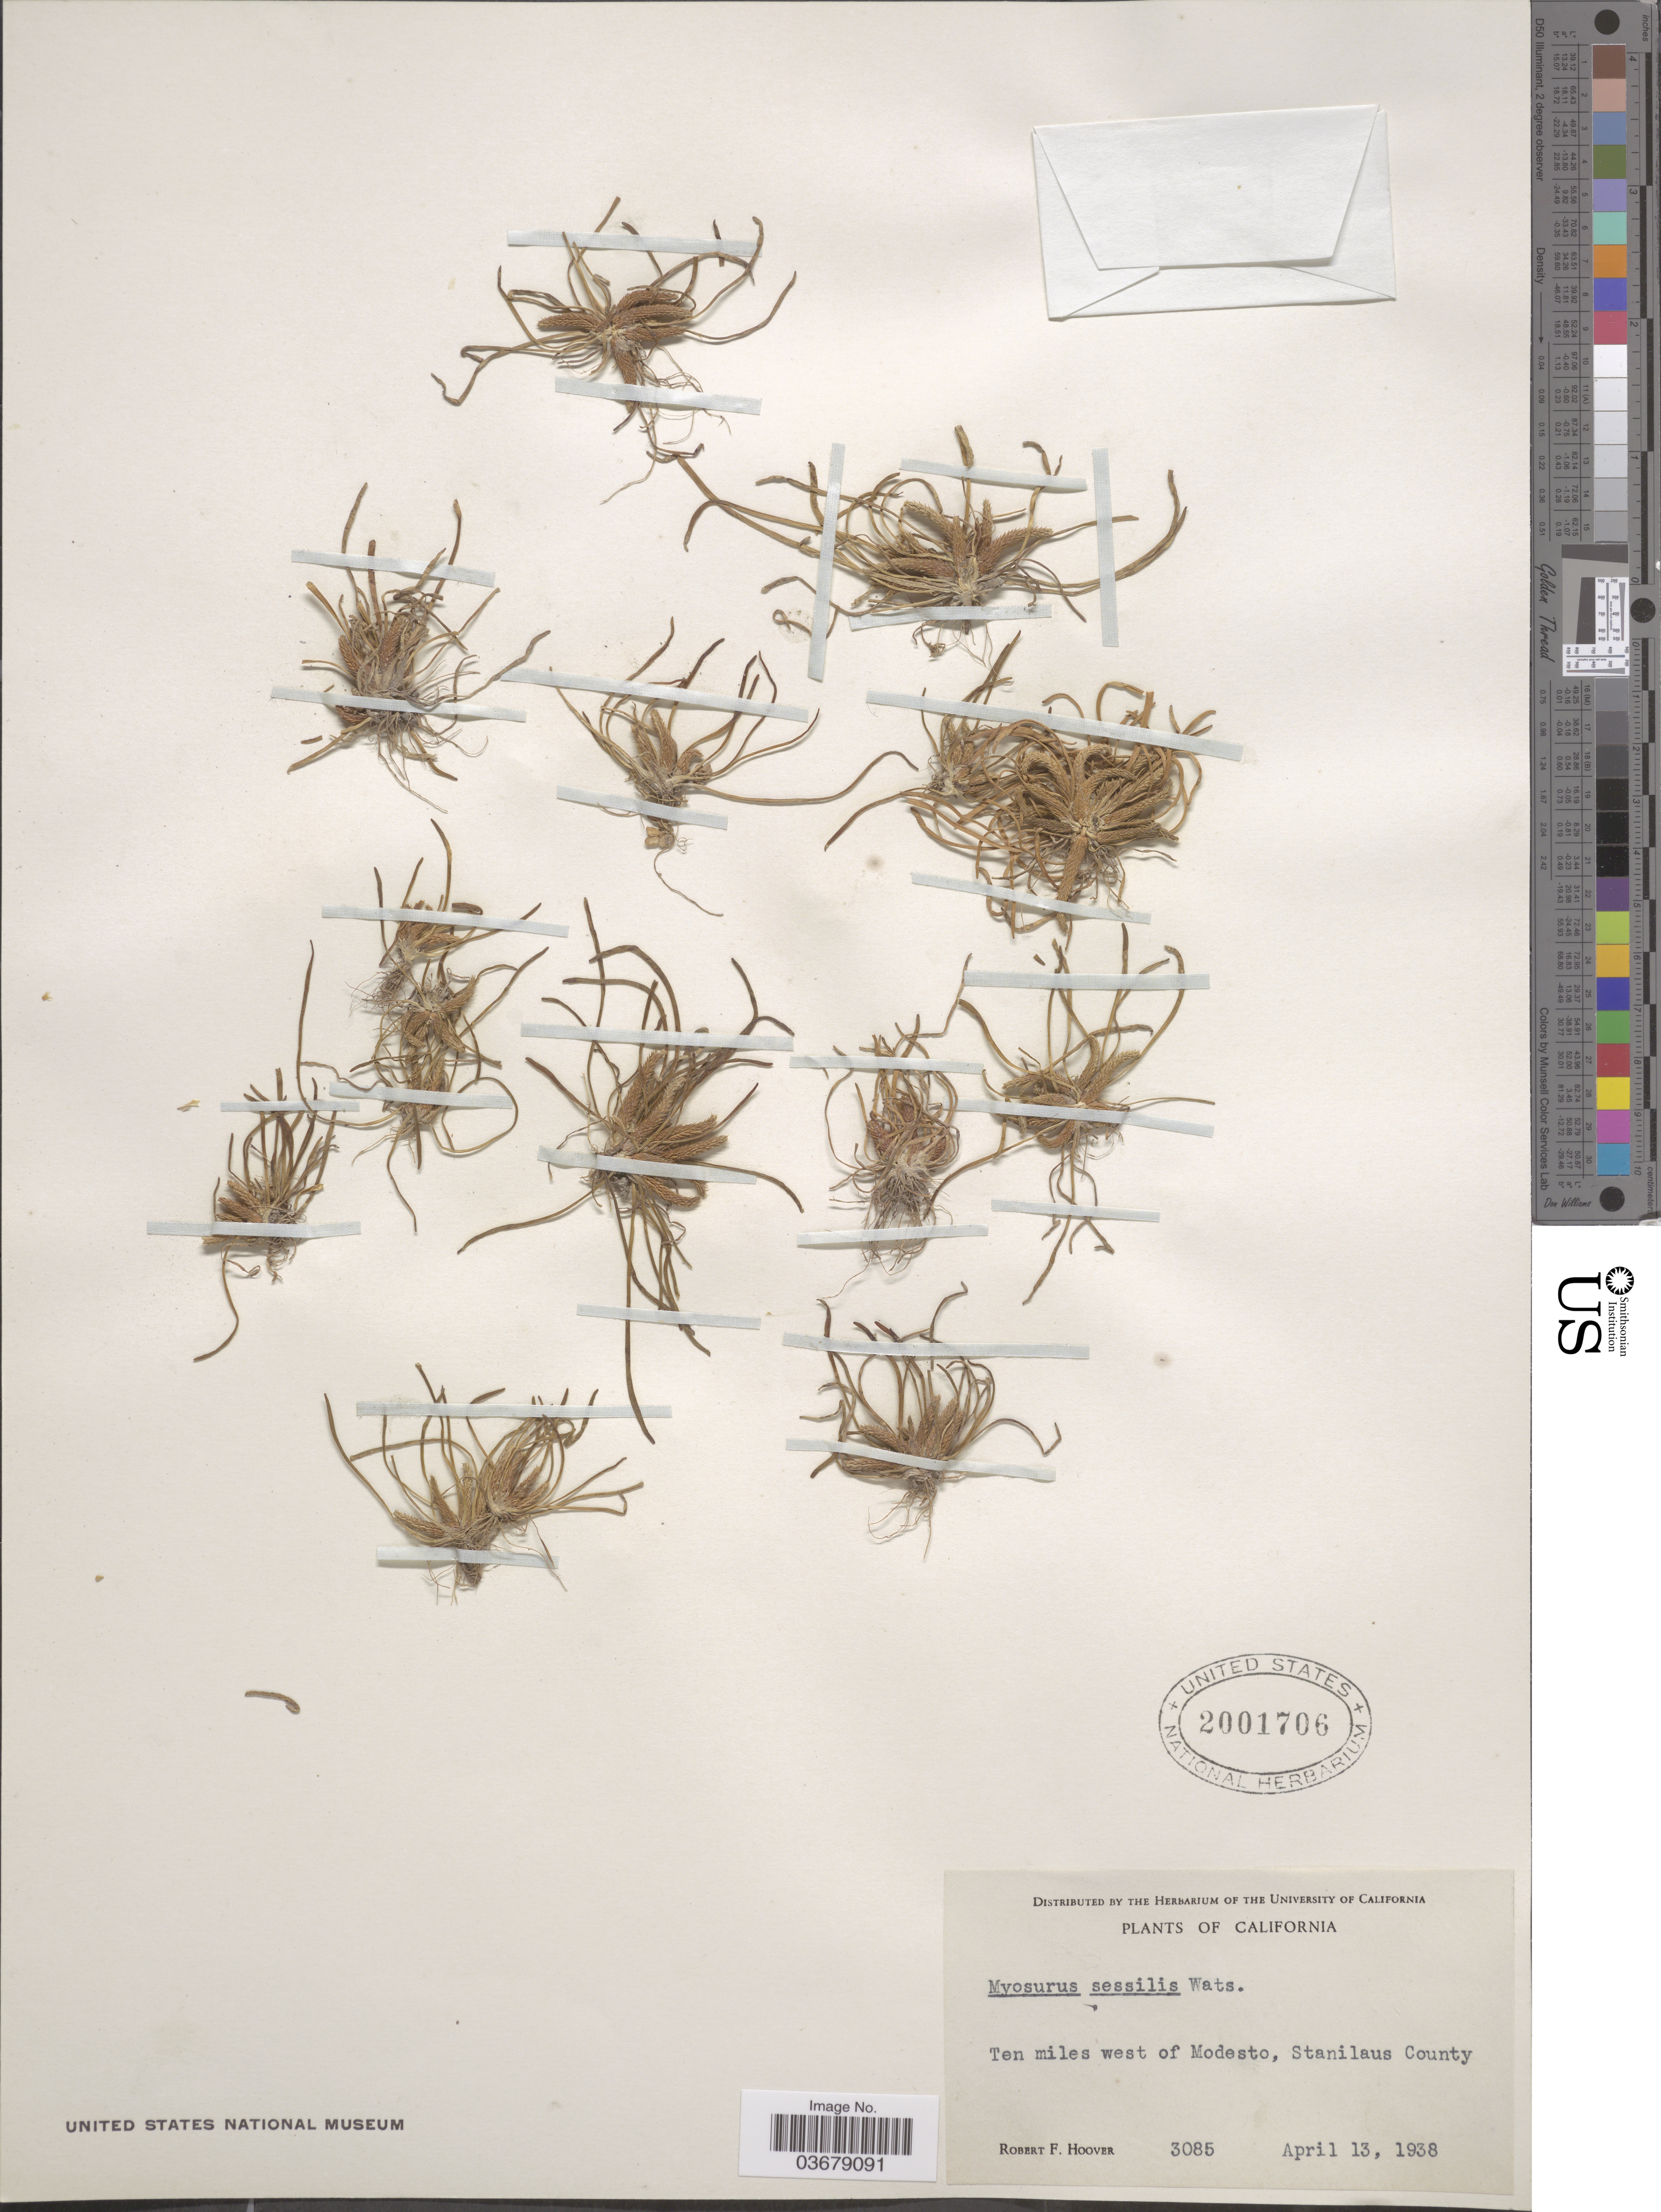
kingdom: Plantae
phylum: Tracheophyta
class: Magnoliopsida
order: Ranunculales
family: Ranunculaceae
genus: Myosurus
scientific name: Myosurus sessilis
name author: S. Watson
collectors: R. F. Hoover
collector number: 3085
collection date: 1938-04-13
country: United States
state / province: California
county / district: Stanislaus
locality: Ten miles west of Modesto, Stanislaus County.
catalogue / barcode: US 2001706